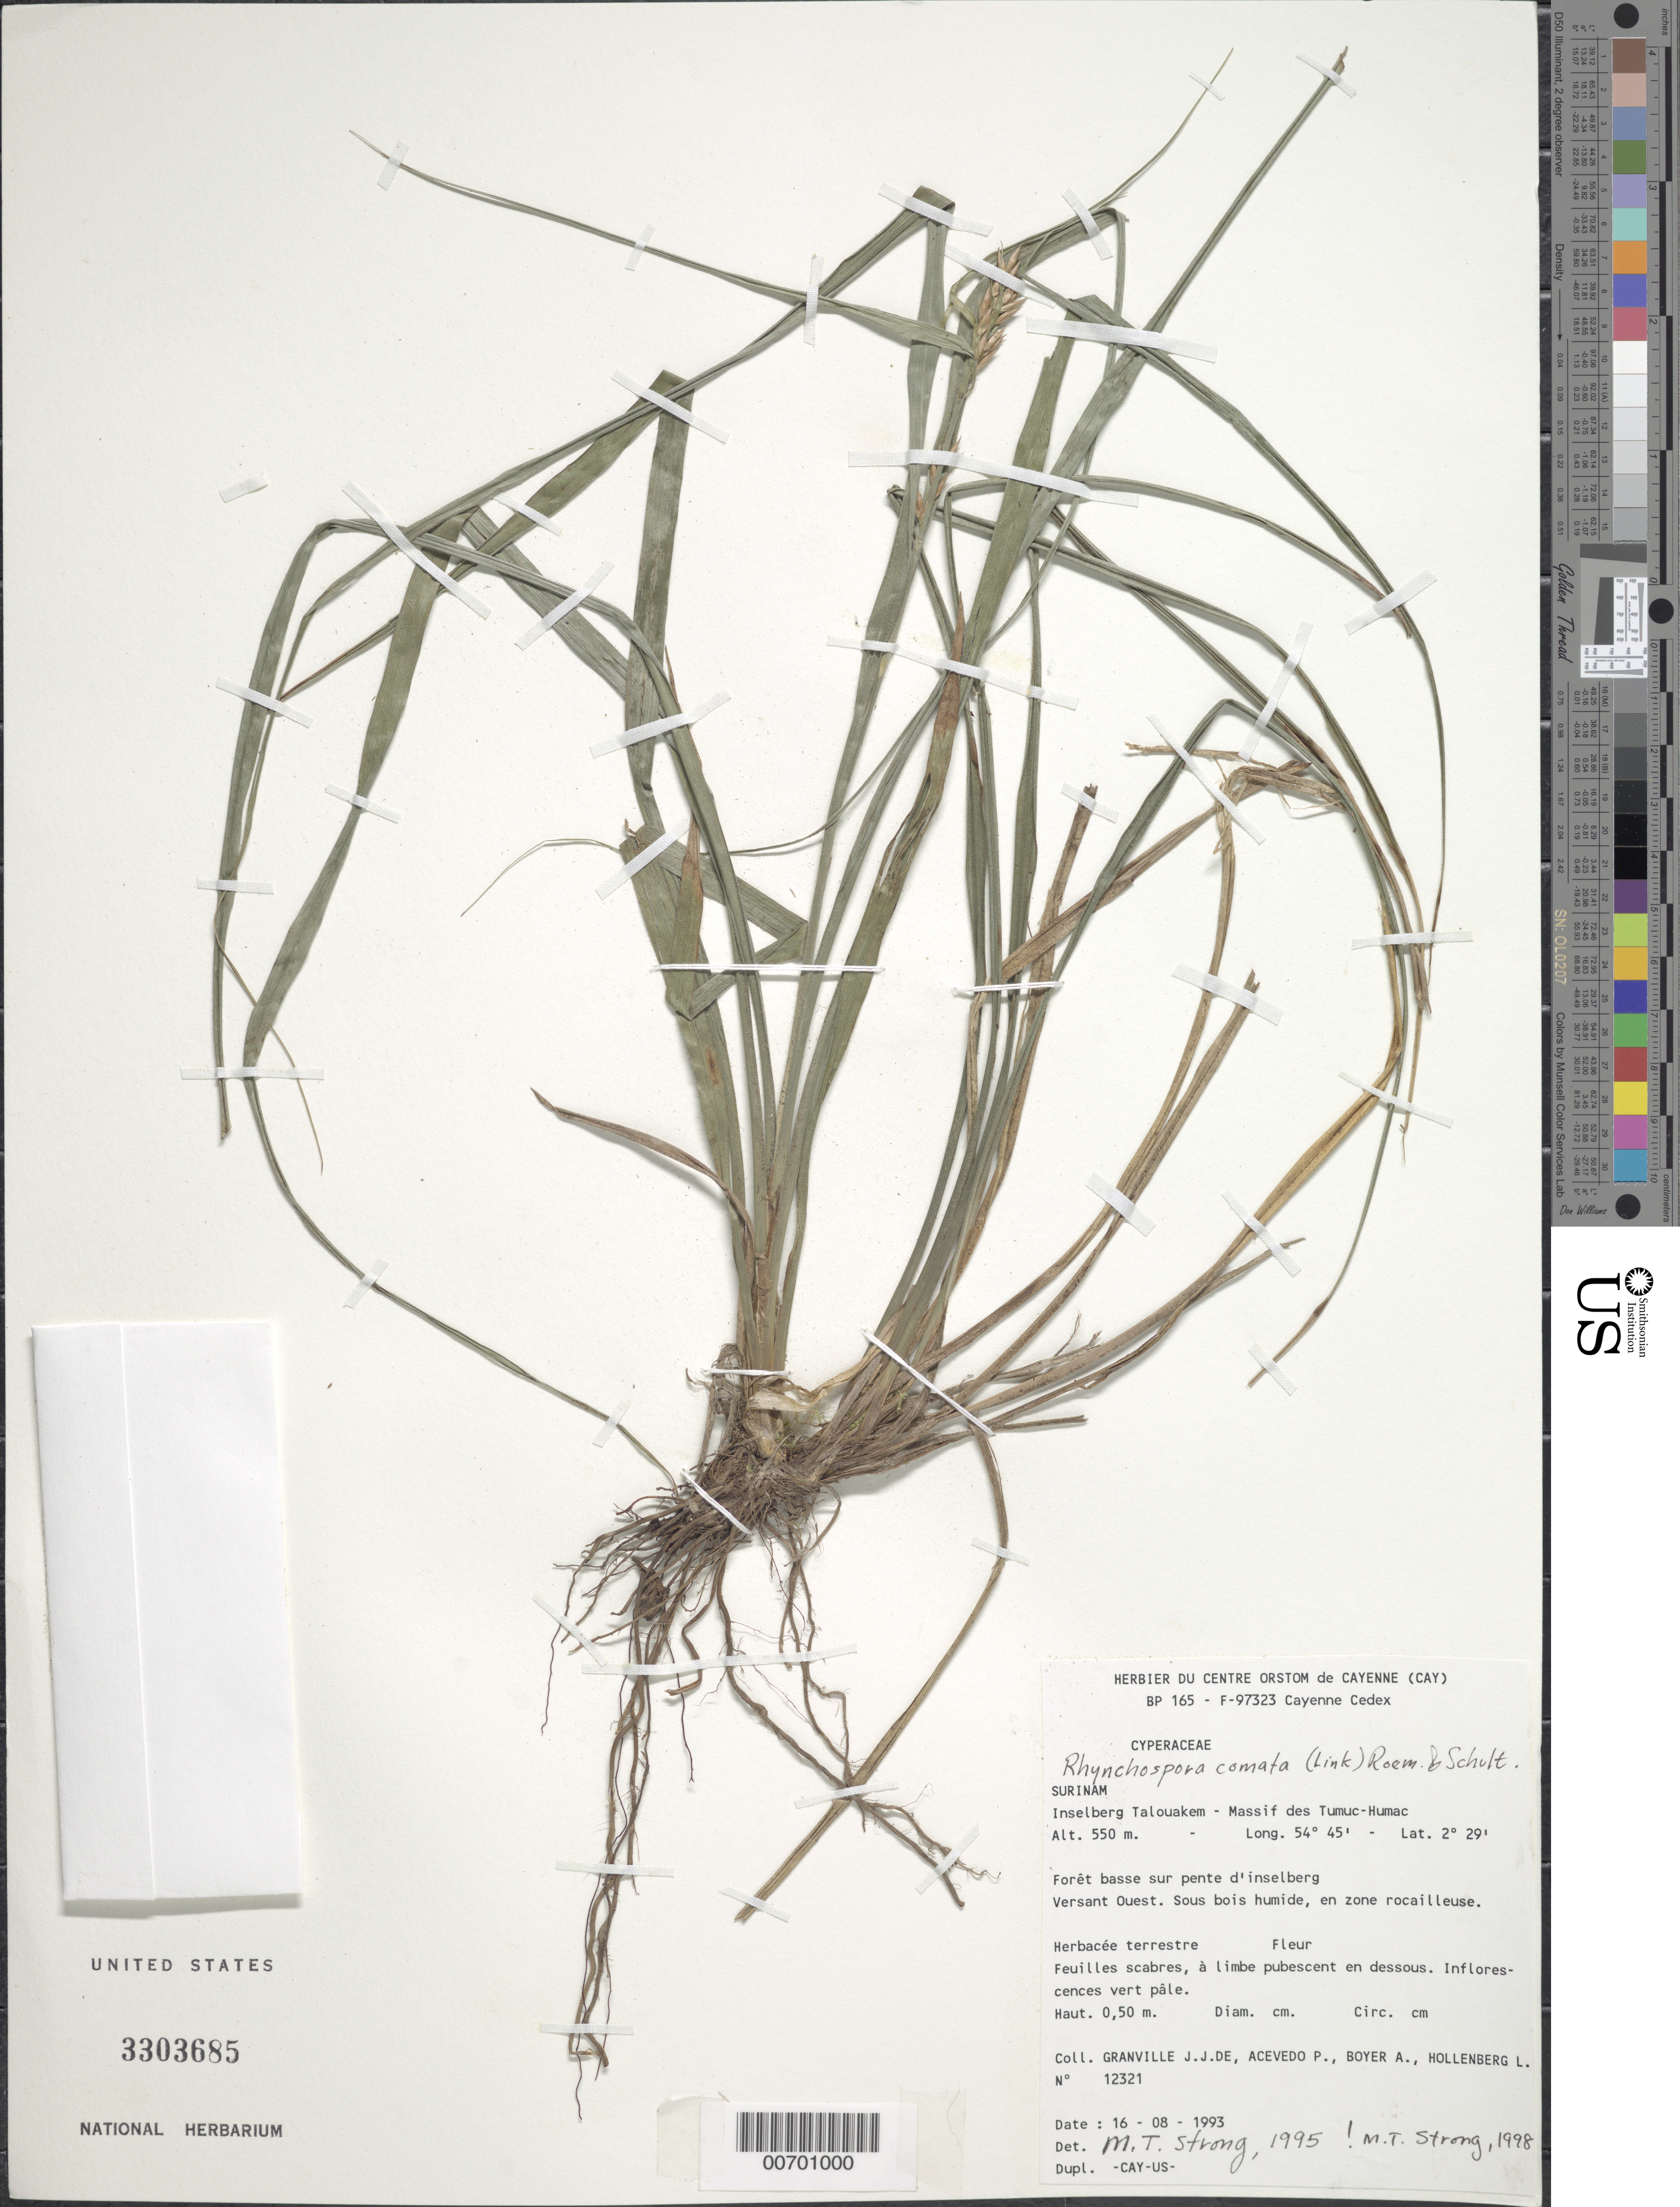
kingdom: Plantae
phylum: Tracheophyta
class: Liliopsida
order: Poales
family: Cyperaceae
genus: Rhynchospora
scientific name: Rhynchospora comata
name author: (Link) Schult.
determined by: Strong, M. T., (US), Smithsonian Institution - National Museum of Natural History (UNITED STATES)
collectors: J.-J. de Granville, P. Acevedo-Rodr., A. Boyer & L. Hollenberg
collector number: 12321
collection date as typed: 16-Aug-93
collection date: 1993-08-16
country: Suriname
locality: Inselberg Talouakem, Massif des Tumuc-Humac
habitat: Forêt basse sur pente d'inselberg.Sous bois humide, en zone rocailleuse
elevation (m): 550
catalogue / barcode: US 3303685